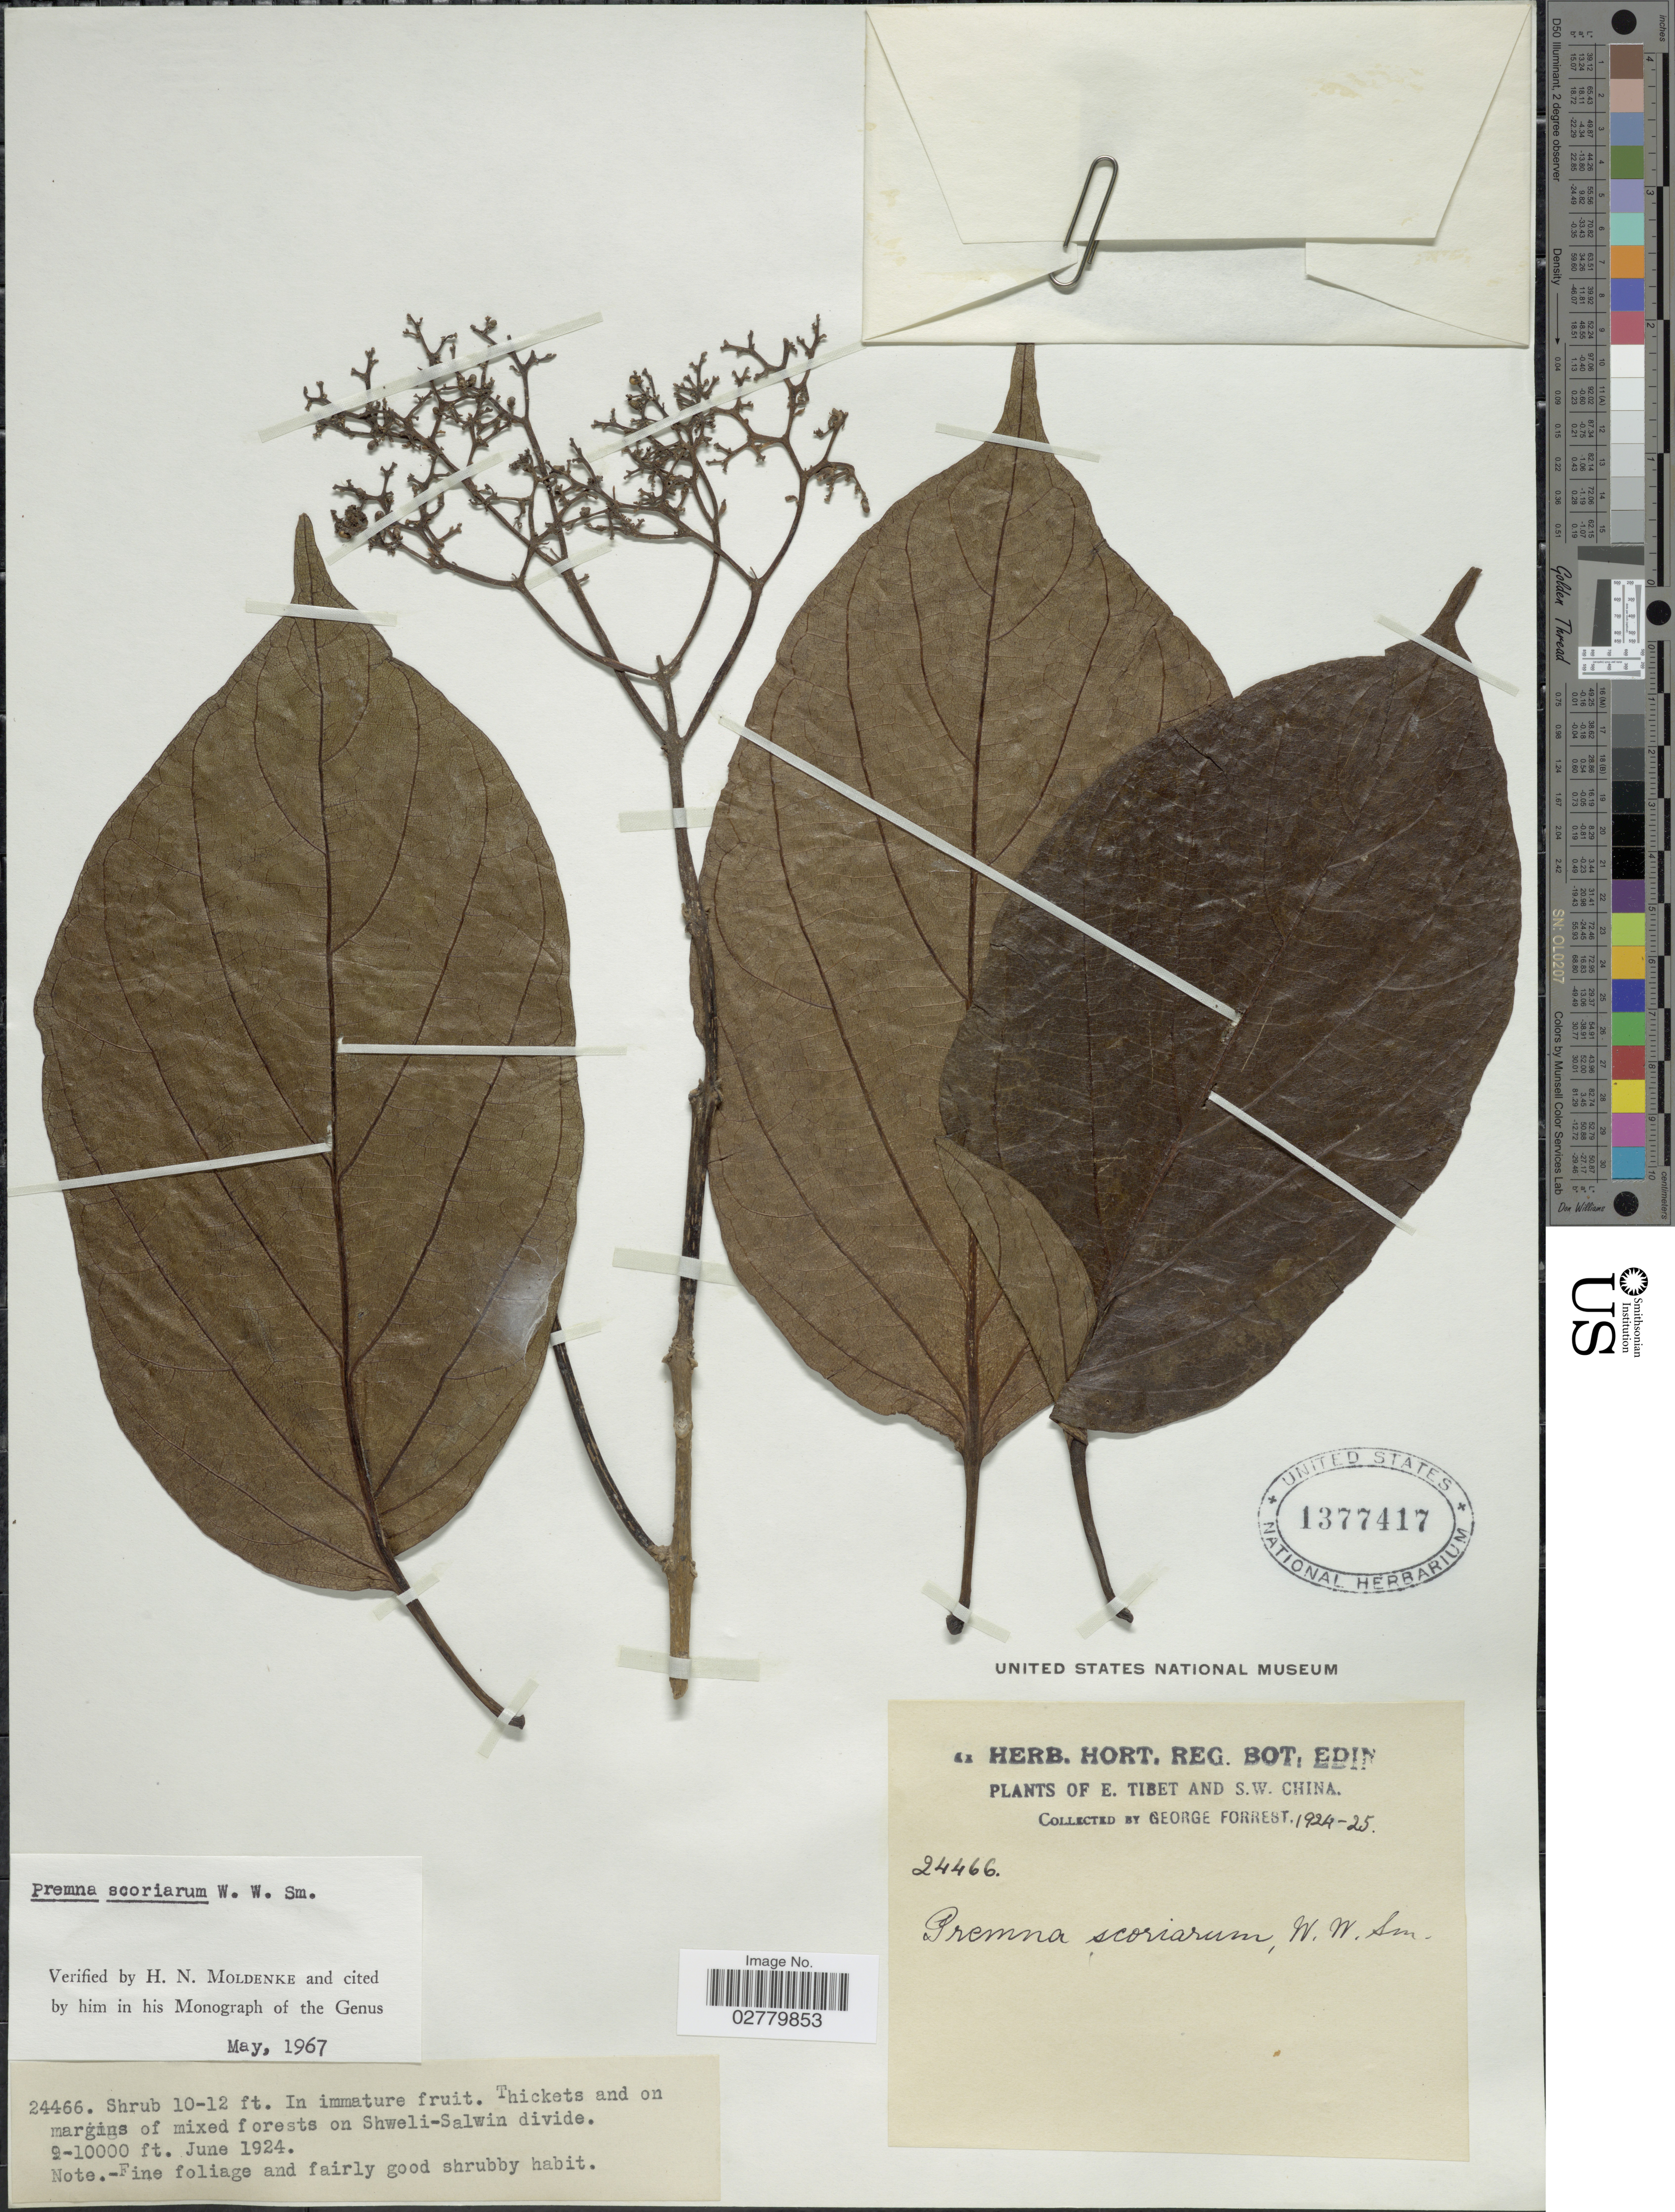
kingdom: Plantae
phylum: Tracheophyta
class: Magnoliopsida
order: Lamiales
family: Lamiaceae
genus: Premna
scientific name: Premna scoriarum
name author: W.W. Sm.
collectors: G. Forrest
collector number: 24466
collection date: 1924-06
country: China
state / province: Xizang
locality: E. Tibet and S.W. China. Thickets and on margins of mixed forests on Shweli-Salwin divide.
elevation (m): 2743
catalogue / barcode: US 1377417